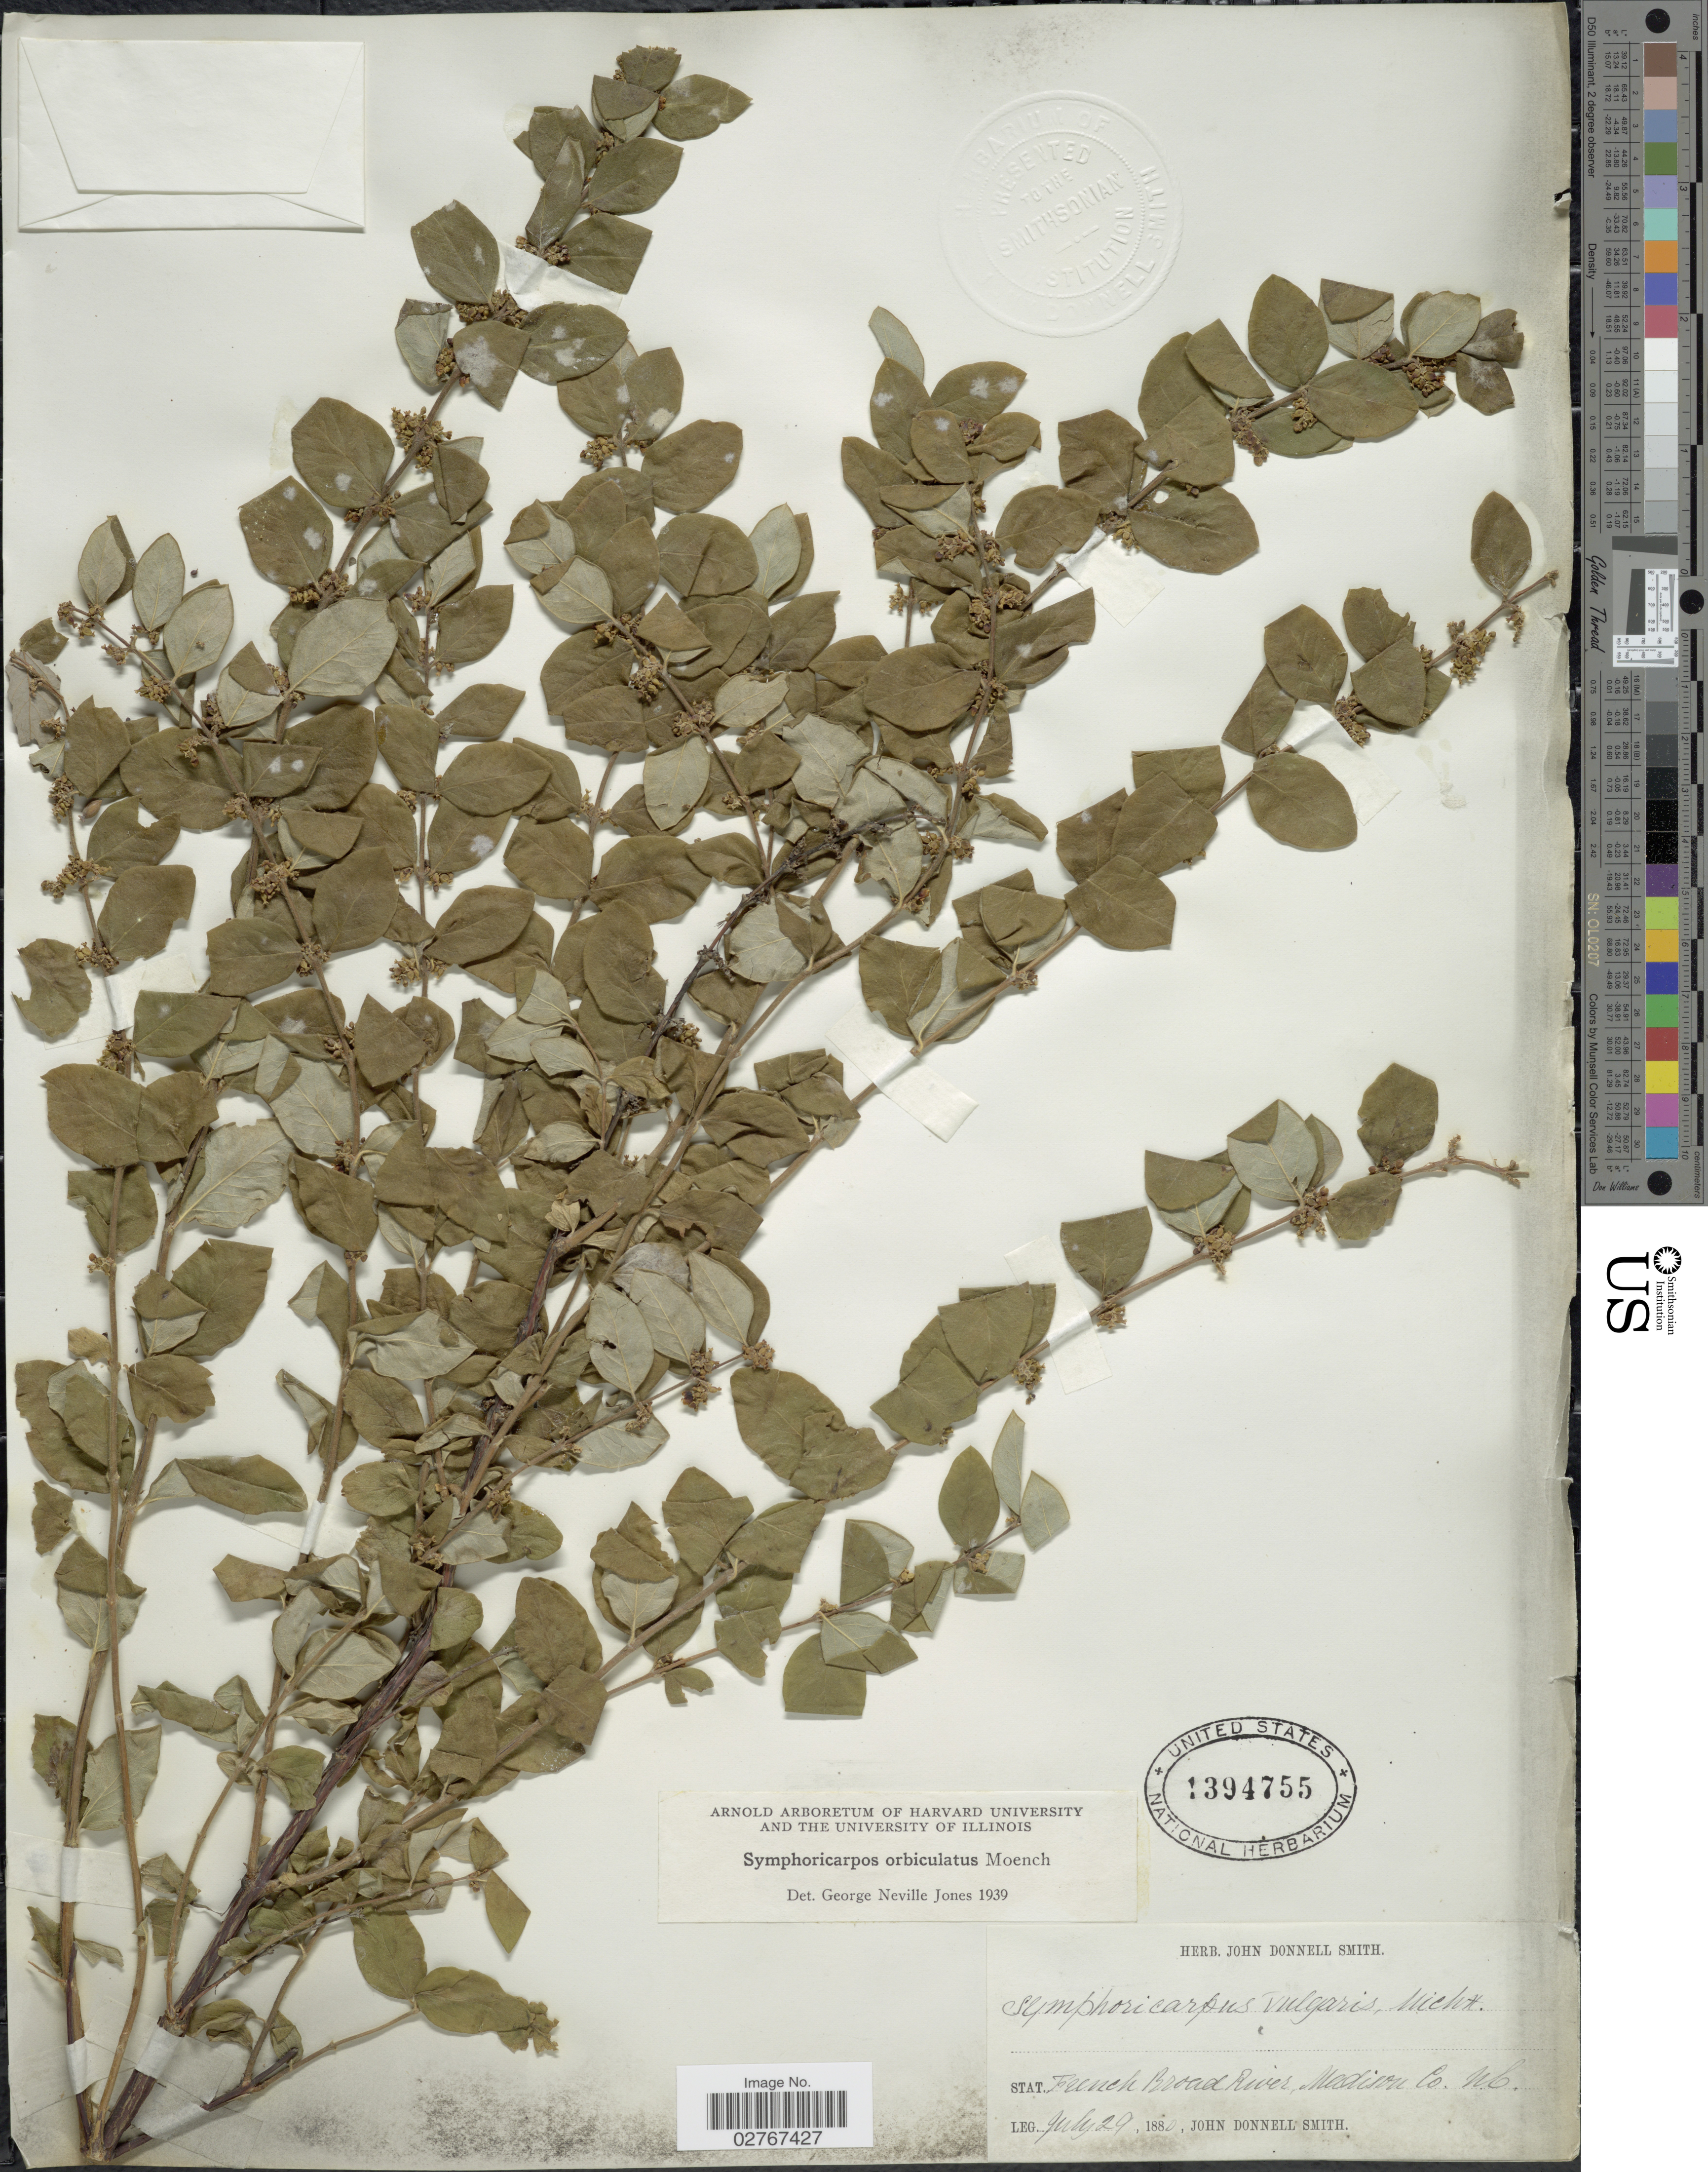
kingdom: Plantae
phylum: Tracheophyta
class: Magnoliopsida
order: Dipsacales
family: Caprifoliaceae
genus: Symphoricarpos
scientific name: Symphoricarpos orbiculatus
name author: Moench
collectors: J. Donnell Smith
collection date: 1880-07-29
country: United States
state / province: North Carolina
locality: Stat. French Broad River, Madison Co.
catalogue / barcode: US 1394755